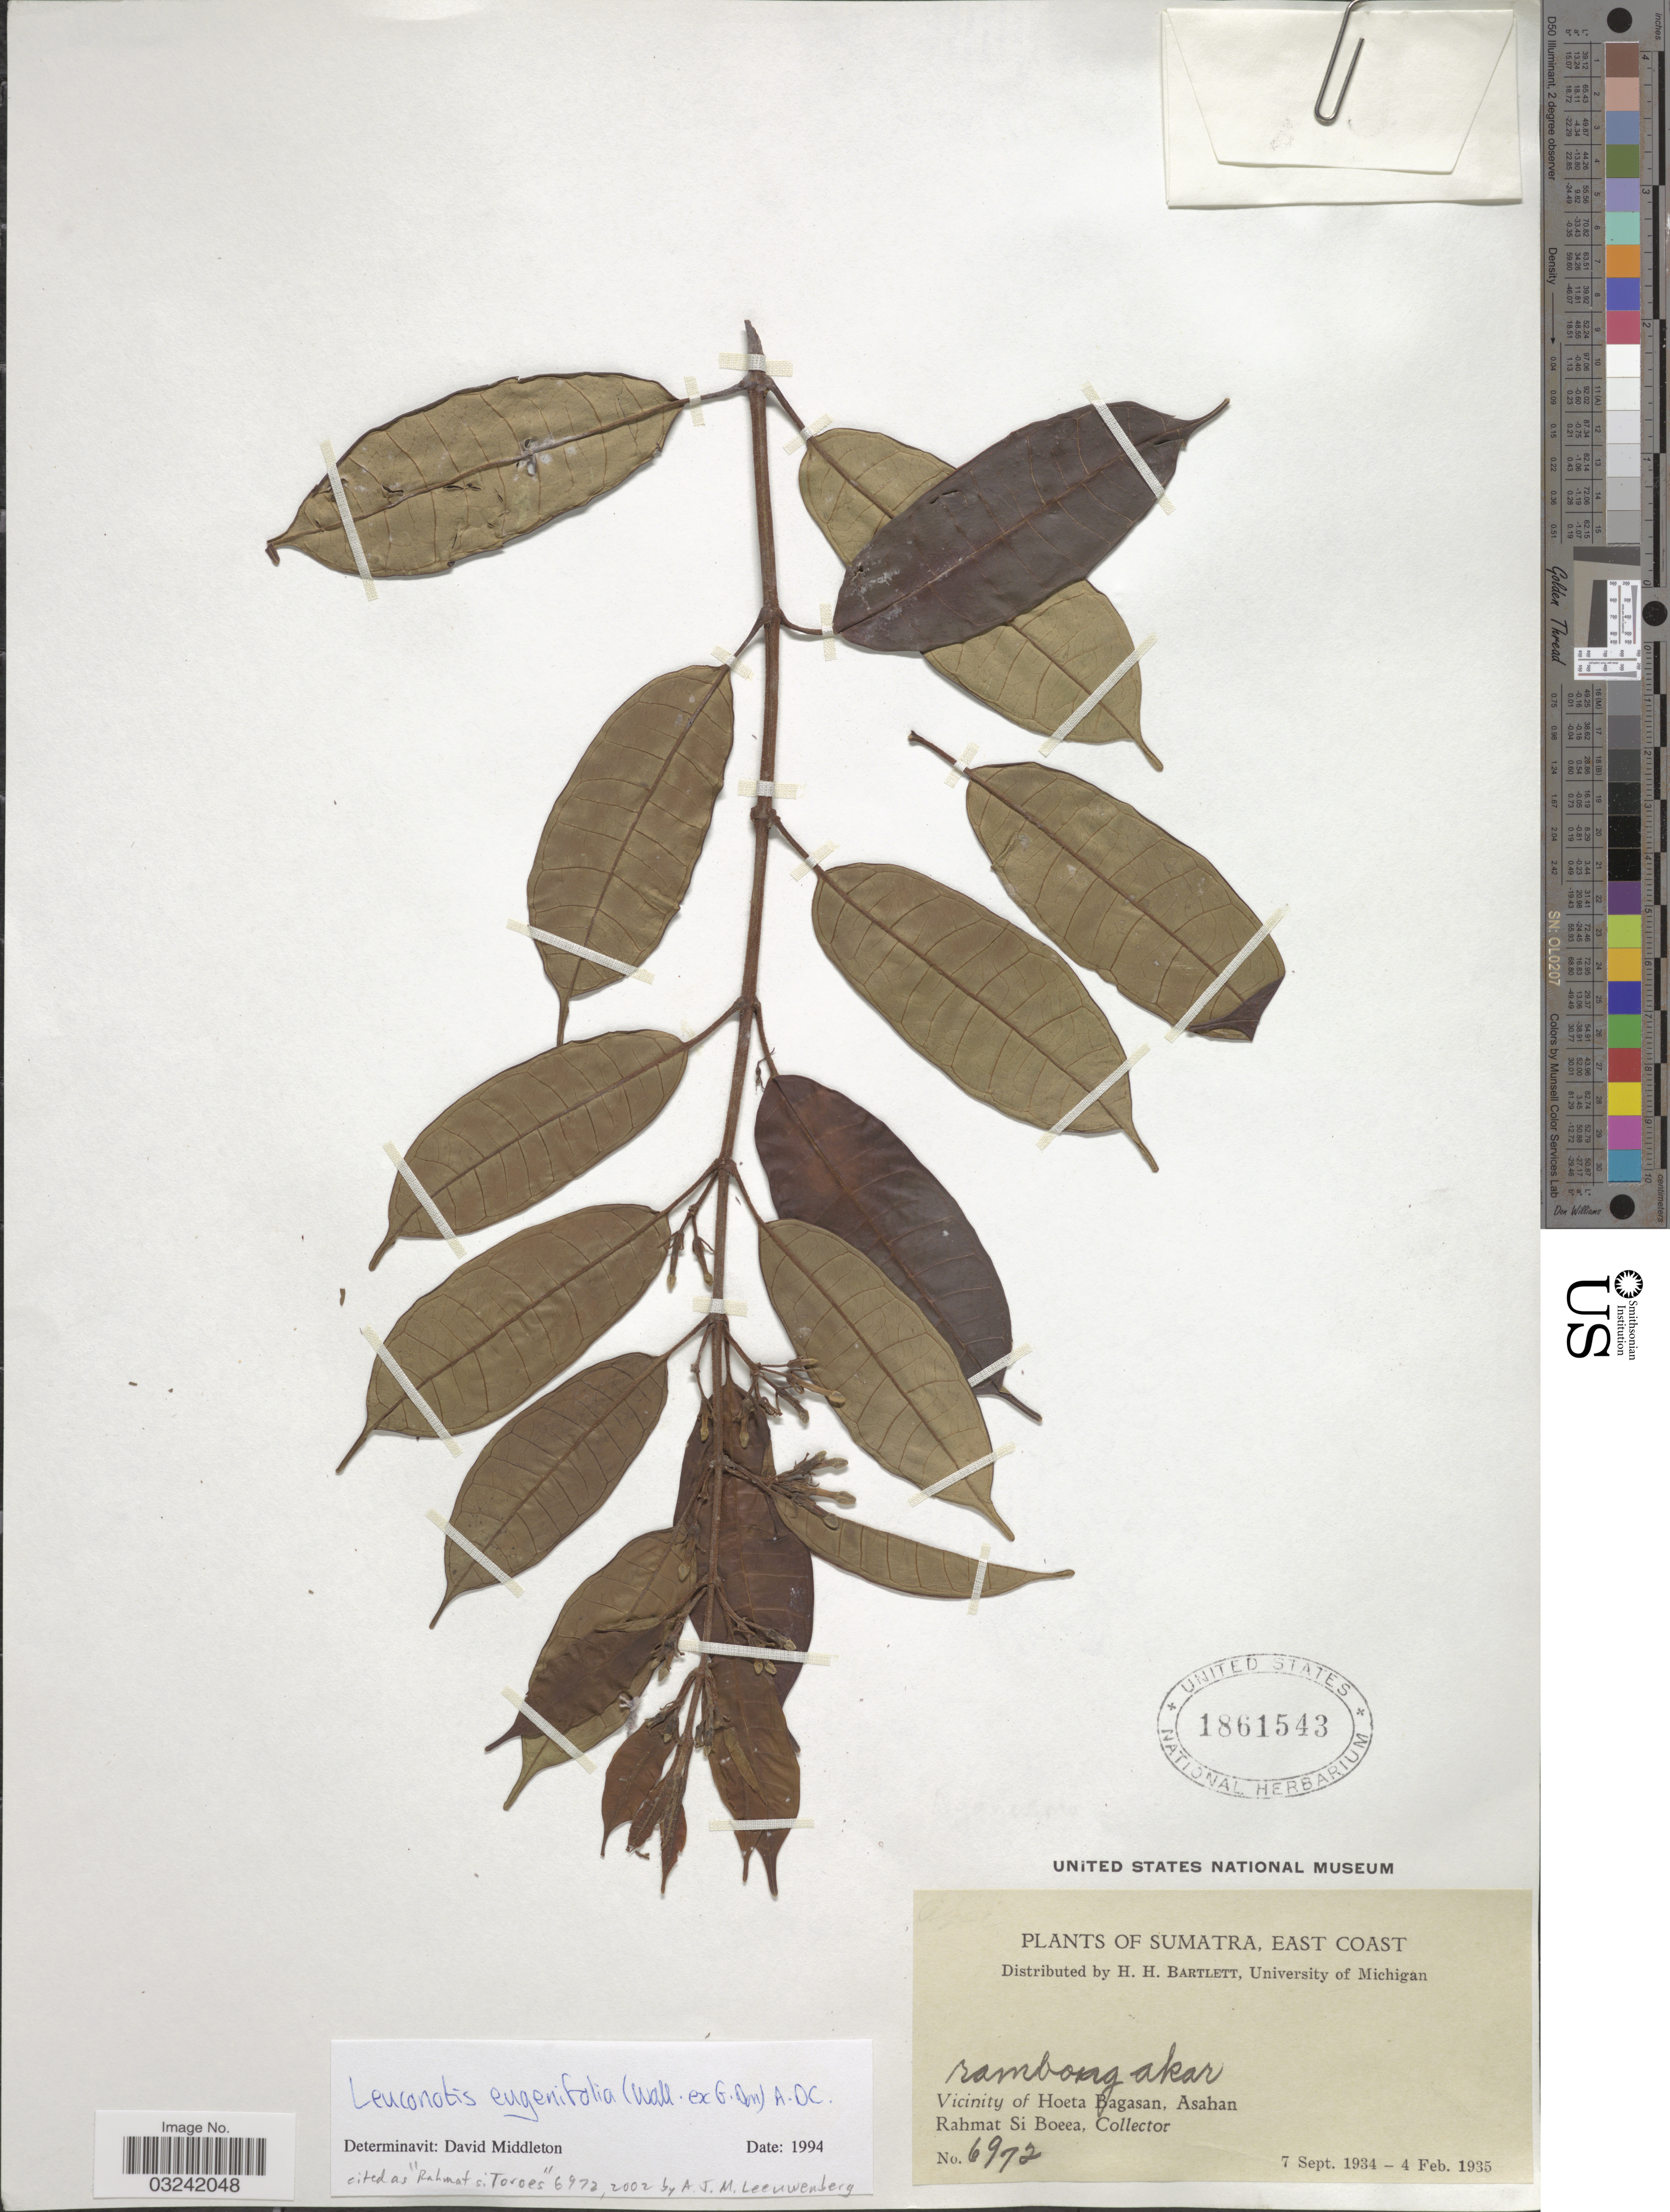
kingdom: Plantae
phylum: Tracheophyta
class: Magnoliopsida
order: Gentianales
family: Apocynaceae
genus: Leuconotis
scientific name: Leuconotis eugeniifolius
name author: DC.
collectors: Rahmat Si Boeea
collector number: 6972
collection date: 1934-09-07/1935-02-04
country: Indonesia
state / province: Sumatra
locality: Sumatra, East Coast, Vicinity of Hoeta Bagasan, Asahan.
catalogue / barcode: US 1861543